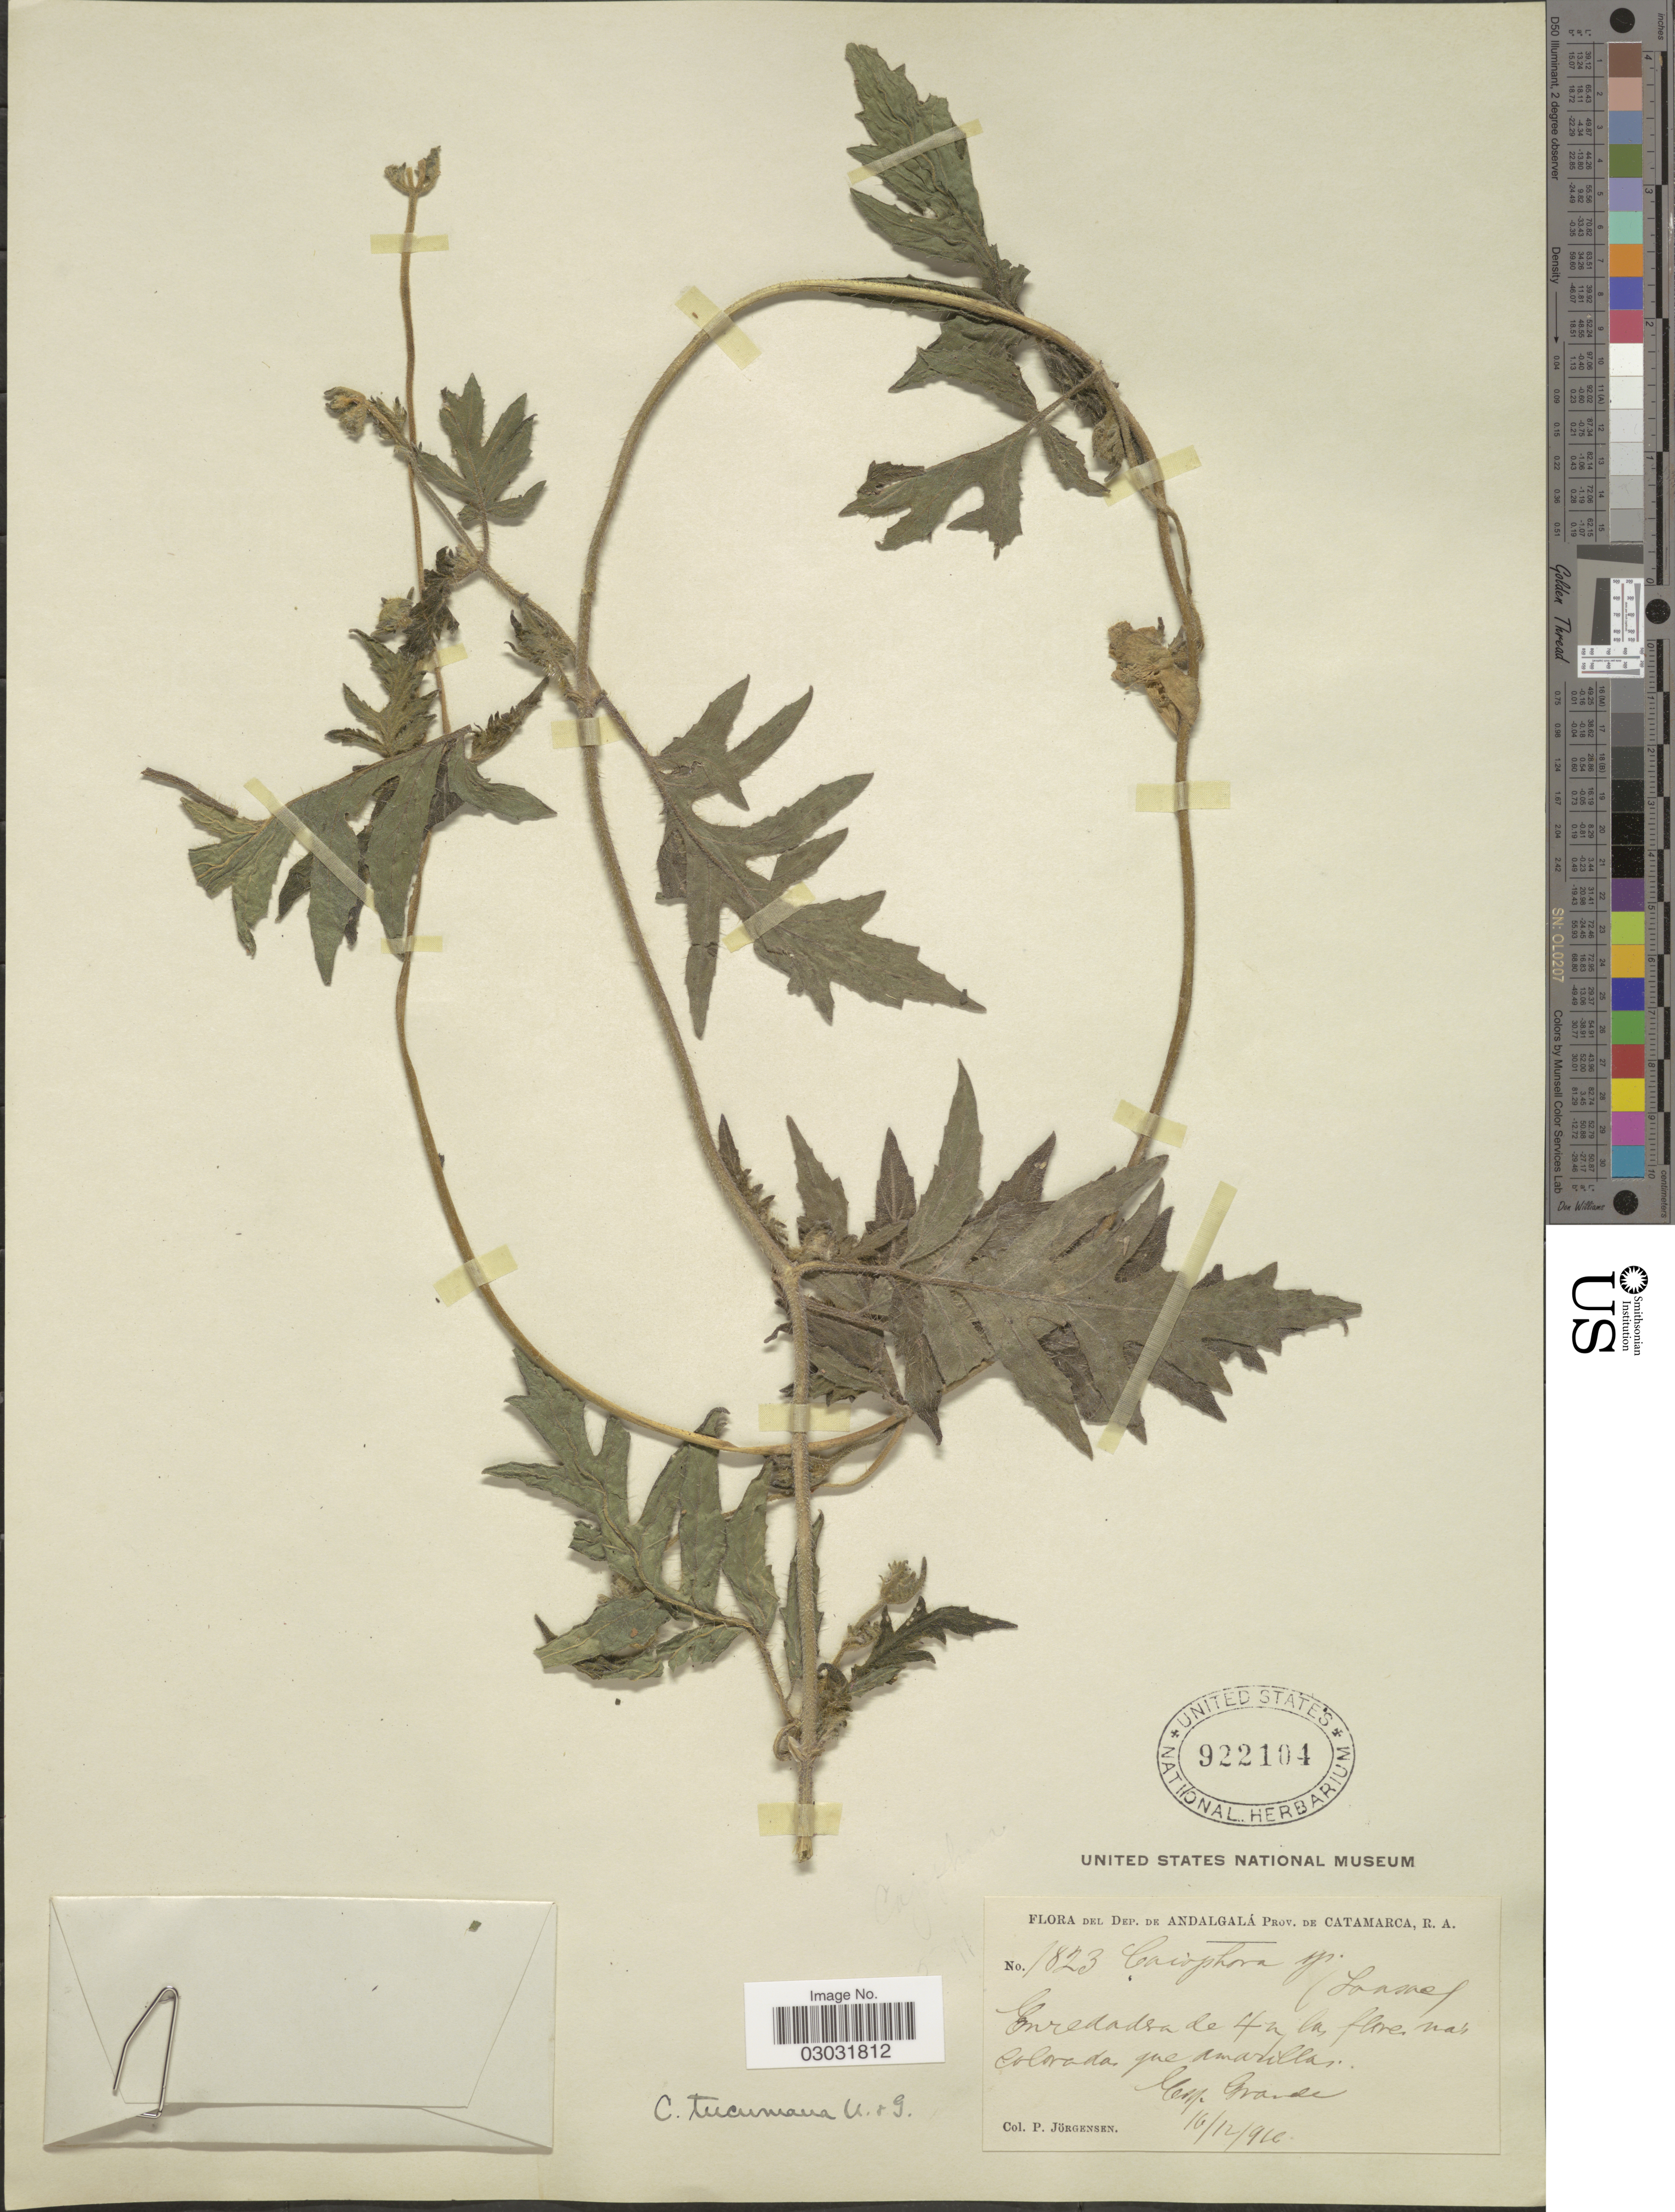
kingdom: Plantae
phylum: Tracheophyta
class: Magnoliopsida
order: Cornales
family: Loasaceae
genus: Caiophora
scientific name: Caiophora tucumana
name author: Urb. & Gilg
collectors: P. Jörgensen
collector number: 1823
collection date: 1916-12-16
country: Argentina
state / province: Catamarca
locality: Dep. de Andalgalá. Emp Grande.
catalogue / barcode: US 922104